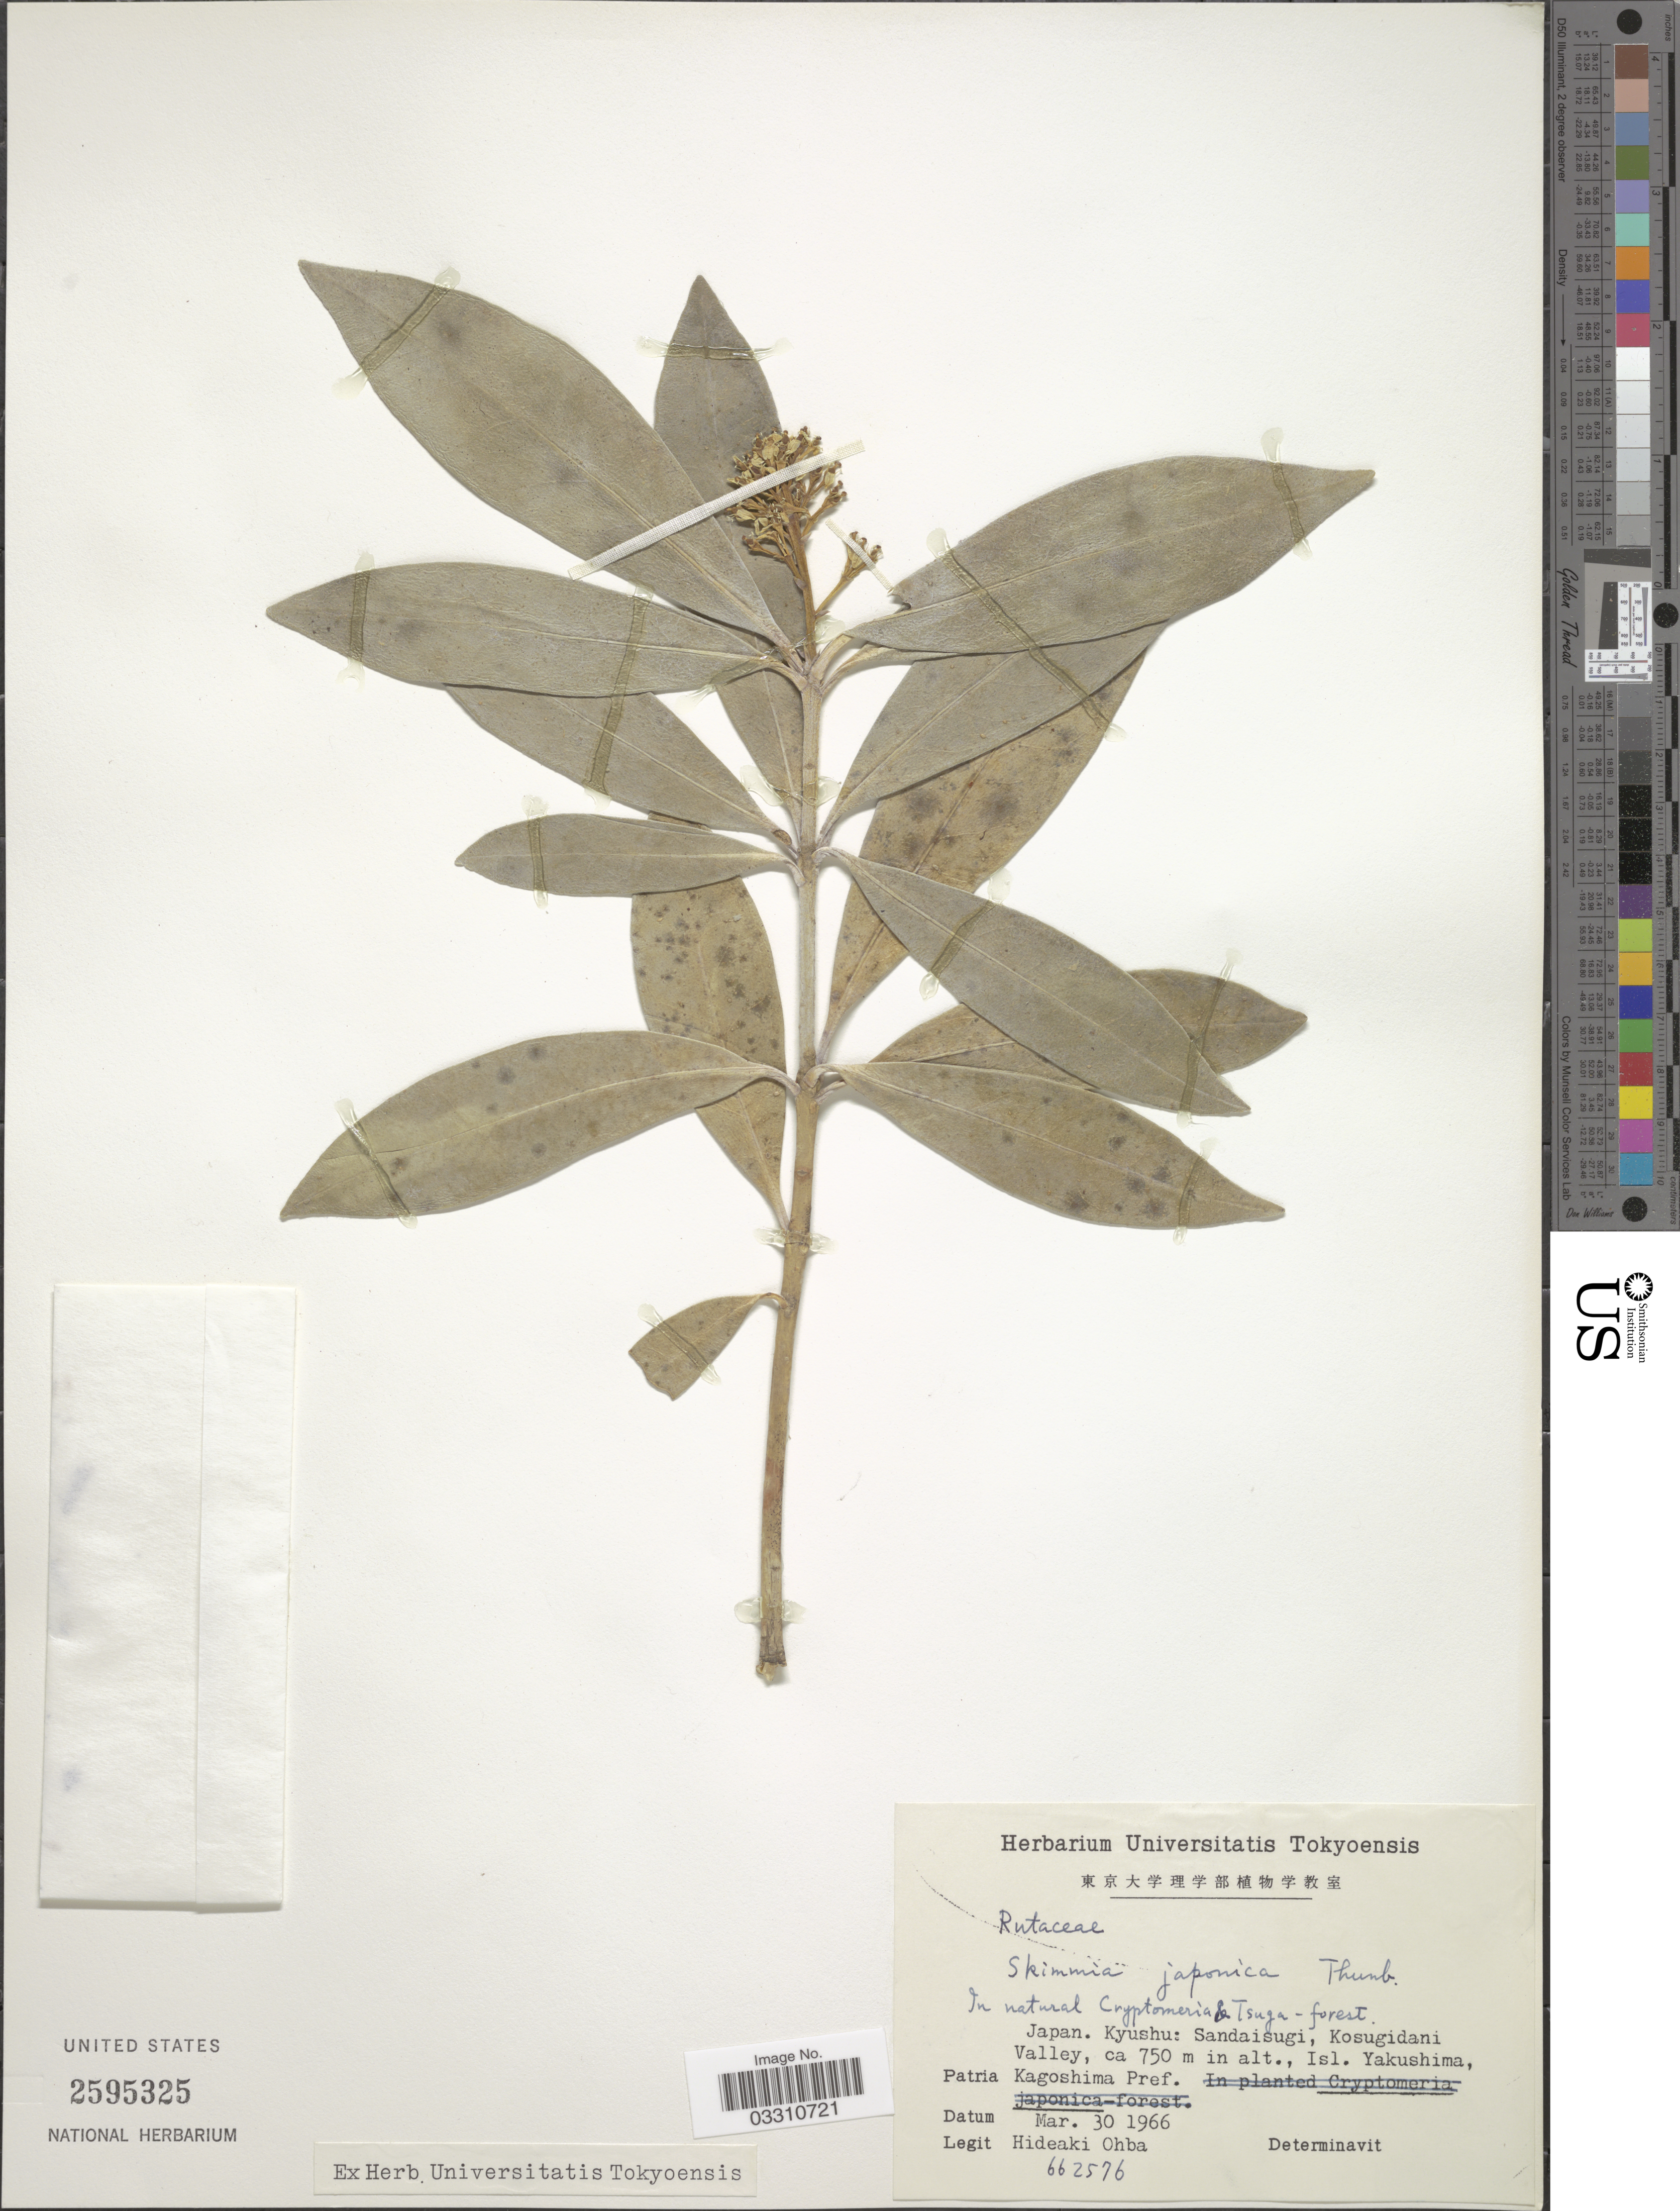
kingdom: Plantae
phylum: Tracheophyta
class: Magnoliopsida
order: Sapindales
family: Rutaceae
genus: Skimmia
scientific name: Skimmia japonica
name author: Thunb.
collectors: H. Ohba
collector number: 662576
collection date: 1966-03-30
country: Japan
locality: Sandaisugi, Kosugidani Valley. Isl. Yakushima, Patria [unsure placement] Kagoshima Pref.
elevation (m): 750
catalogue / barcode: US 2595325